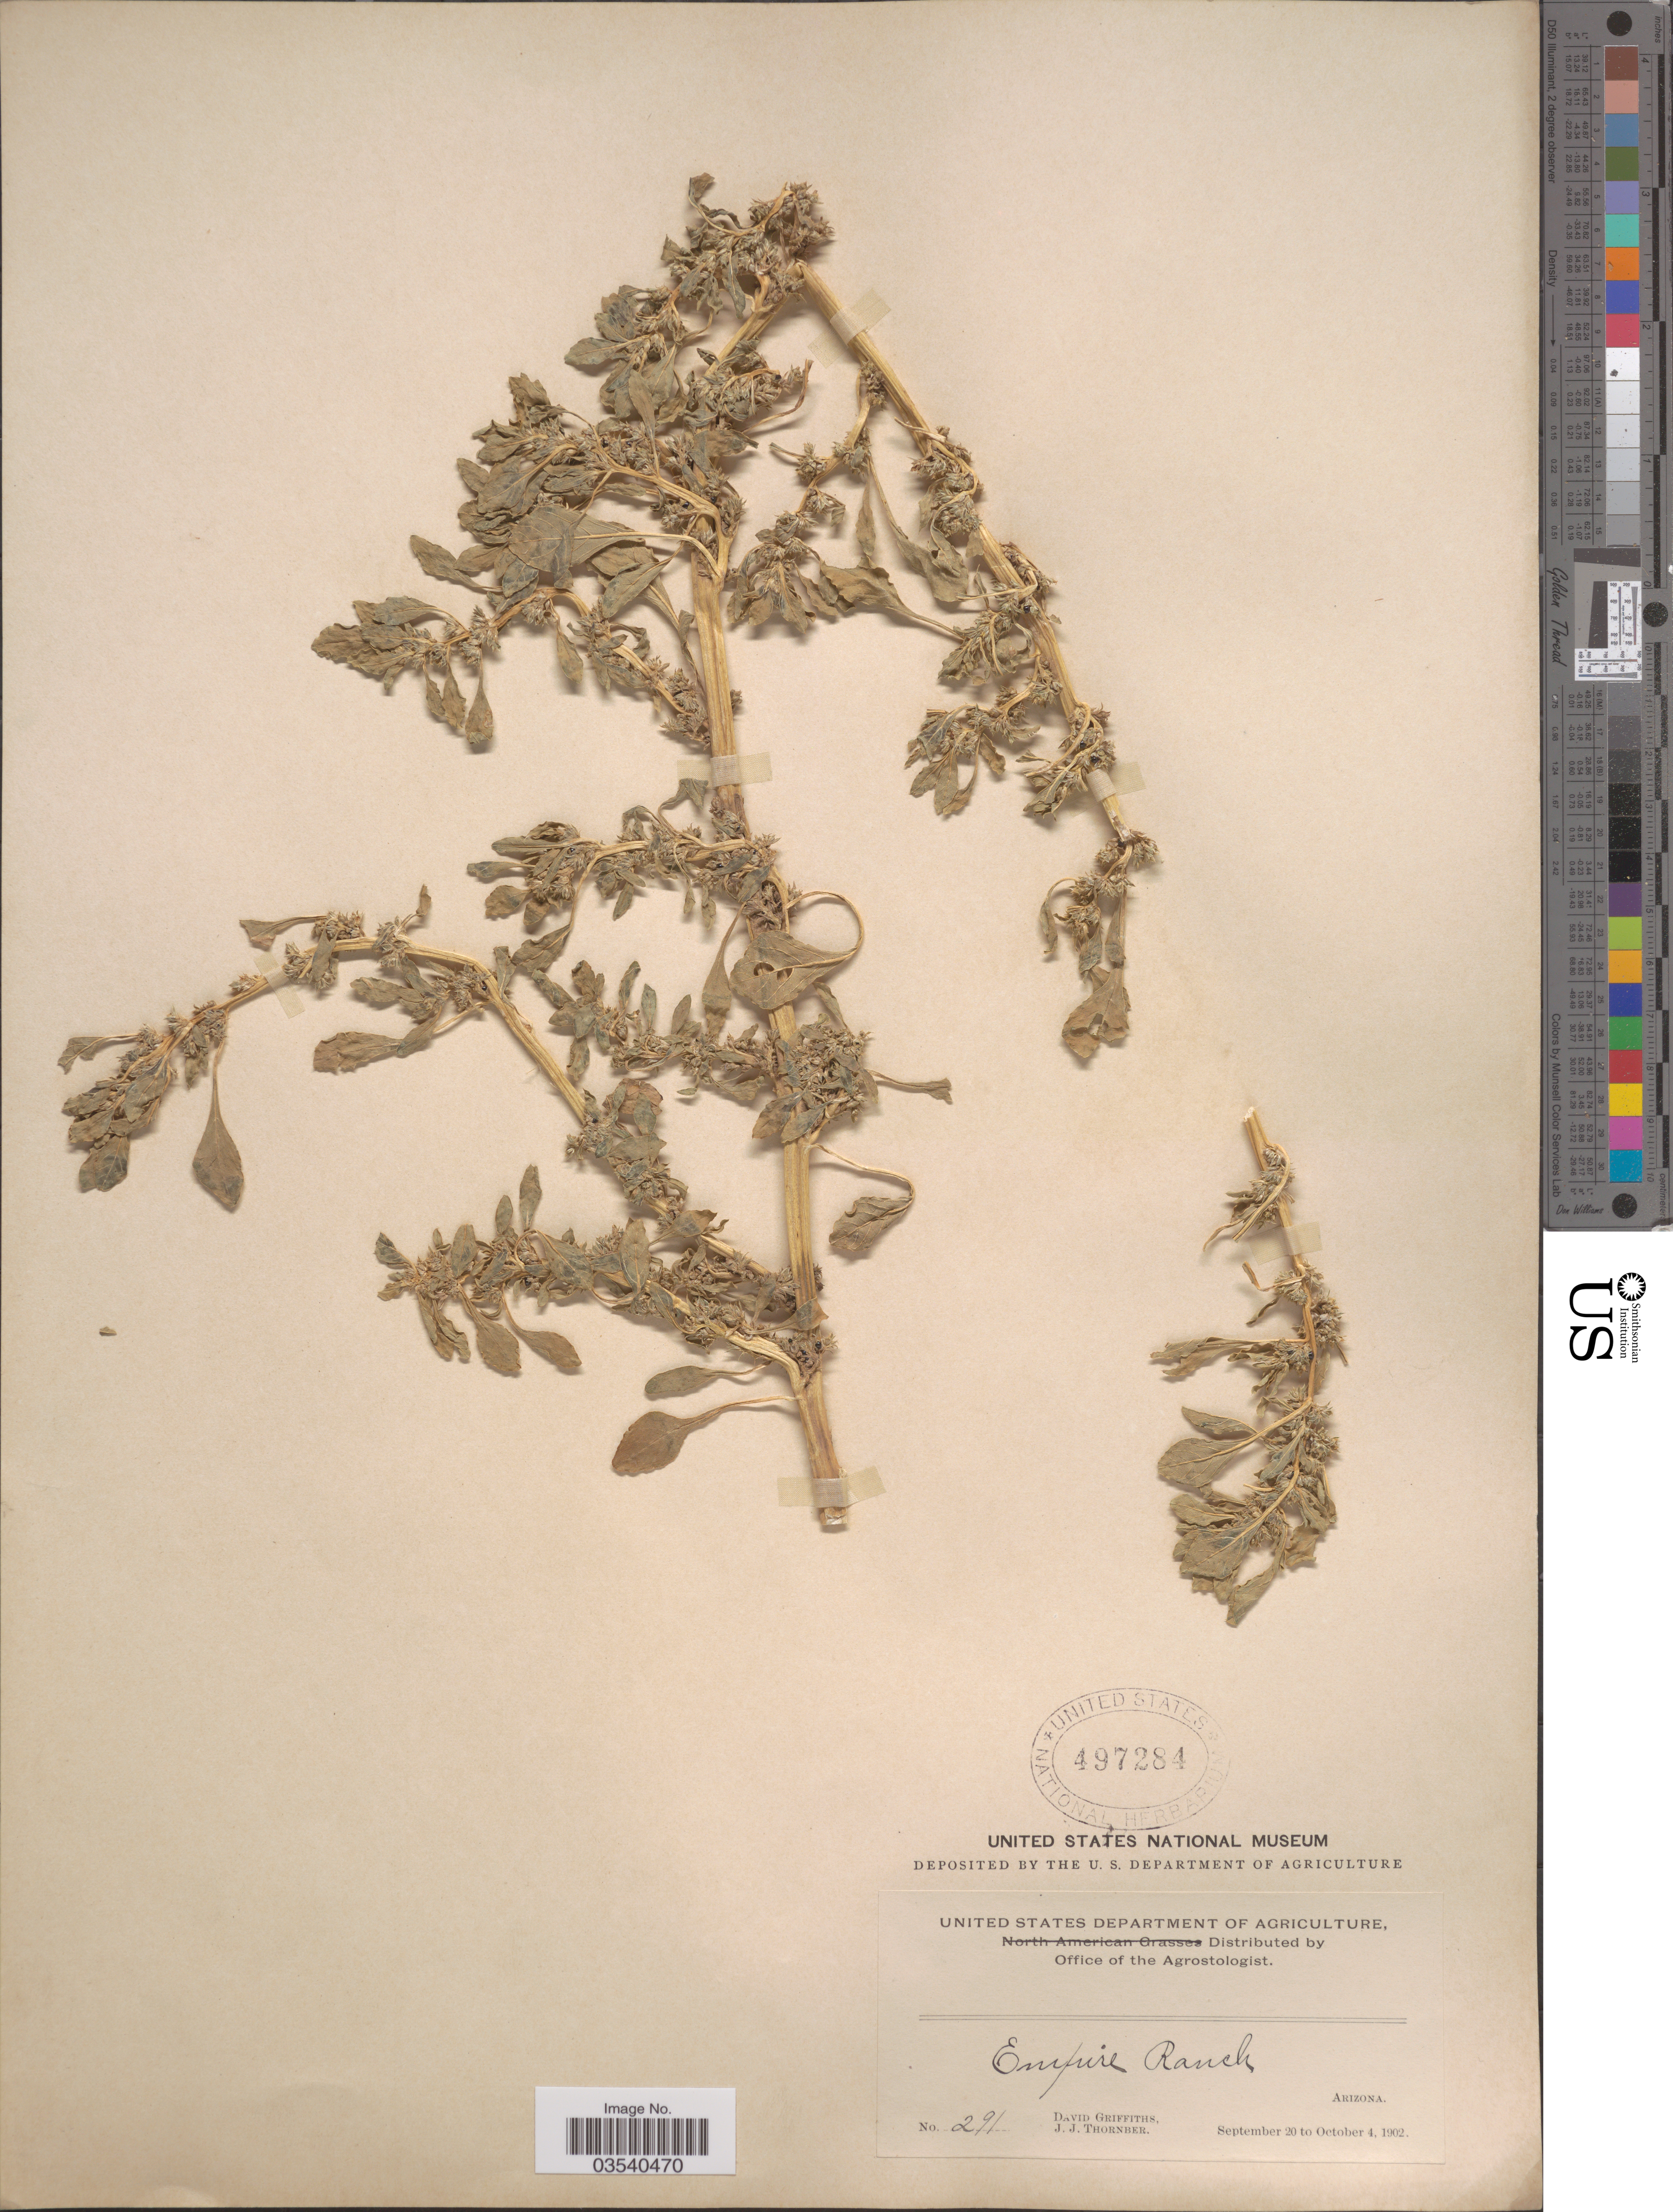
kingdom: Plantae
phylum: Tracheophyta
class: Magnoliopsida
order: Caryophyllales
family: Amaranthaceae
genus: Amaranthus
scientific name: Amaranthus graecizans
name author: L.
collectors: D. Griffiths & J. Thornber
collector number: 291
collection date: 1902-09-20/1902-10-04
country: United States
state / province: Arizona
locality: Empire Ranch.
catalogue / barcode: US 497284